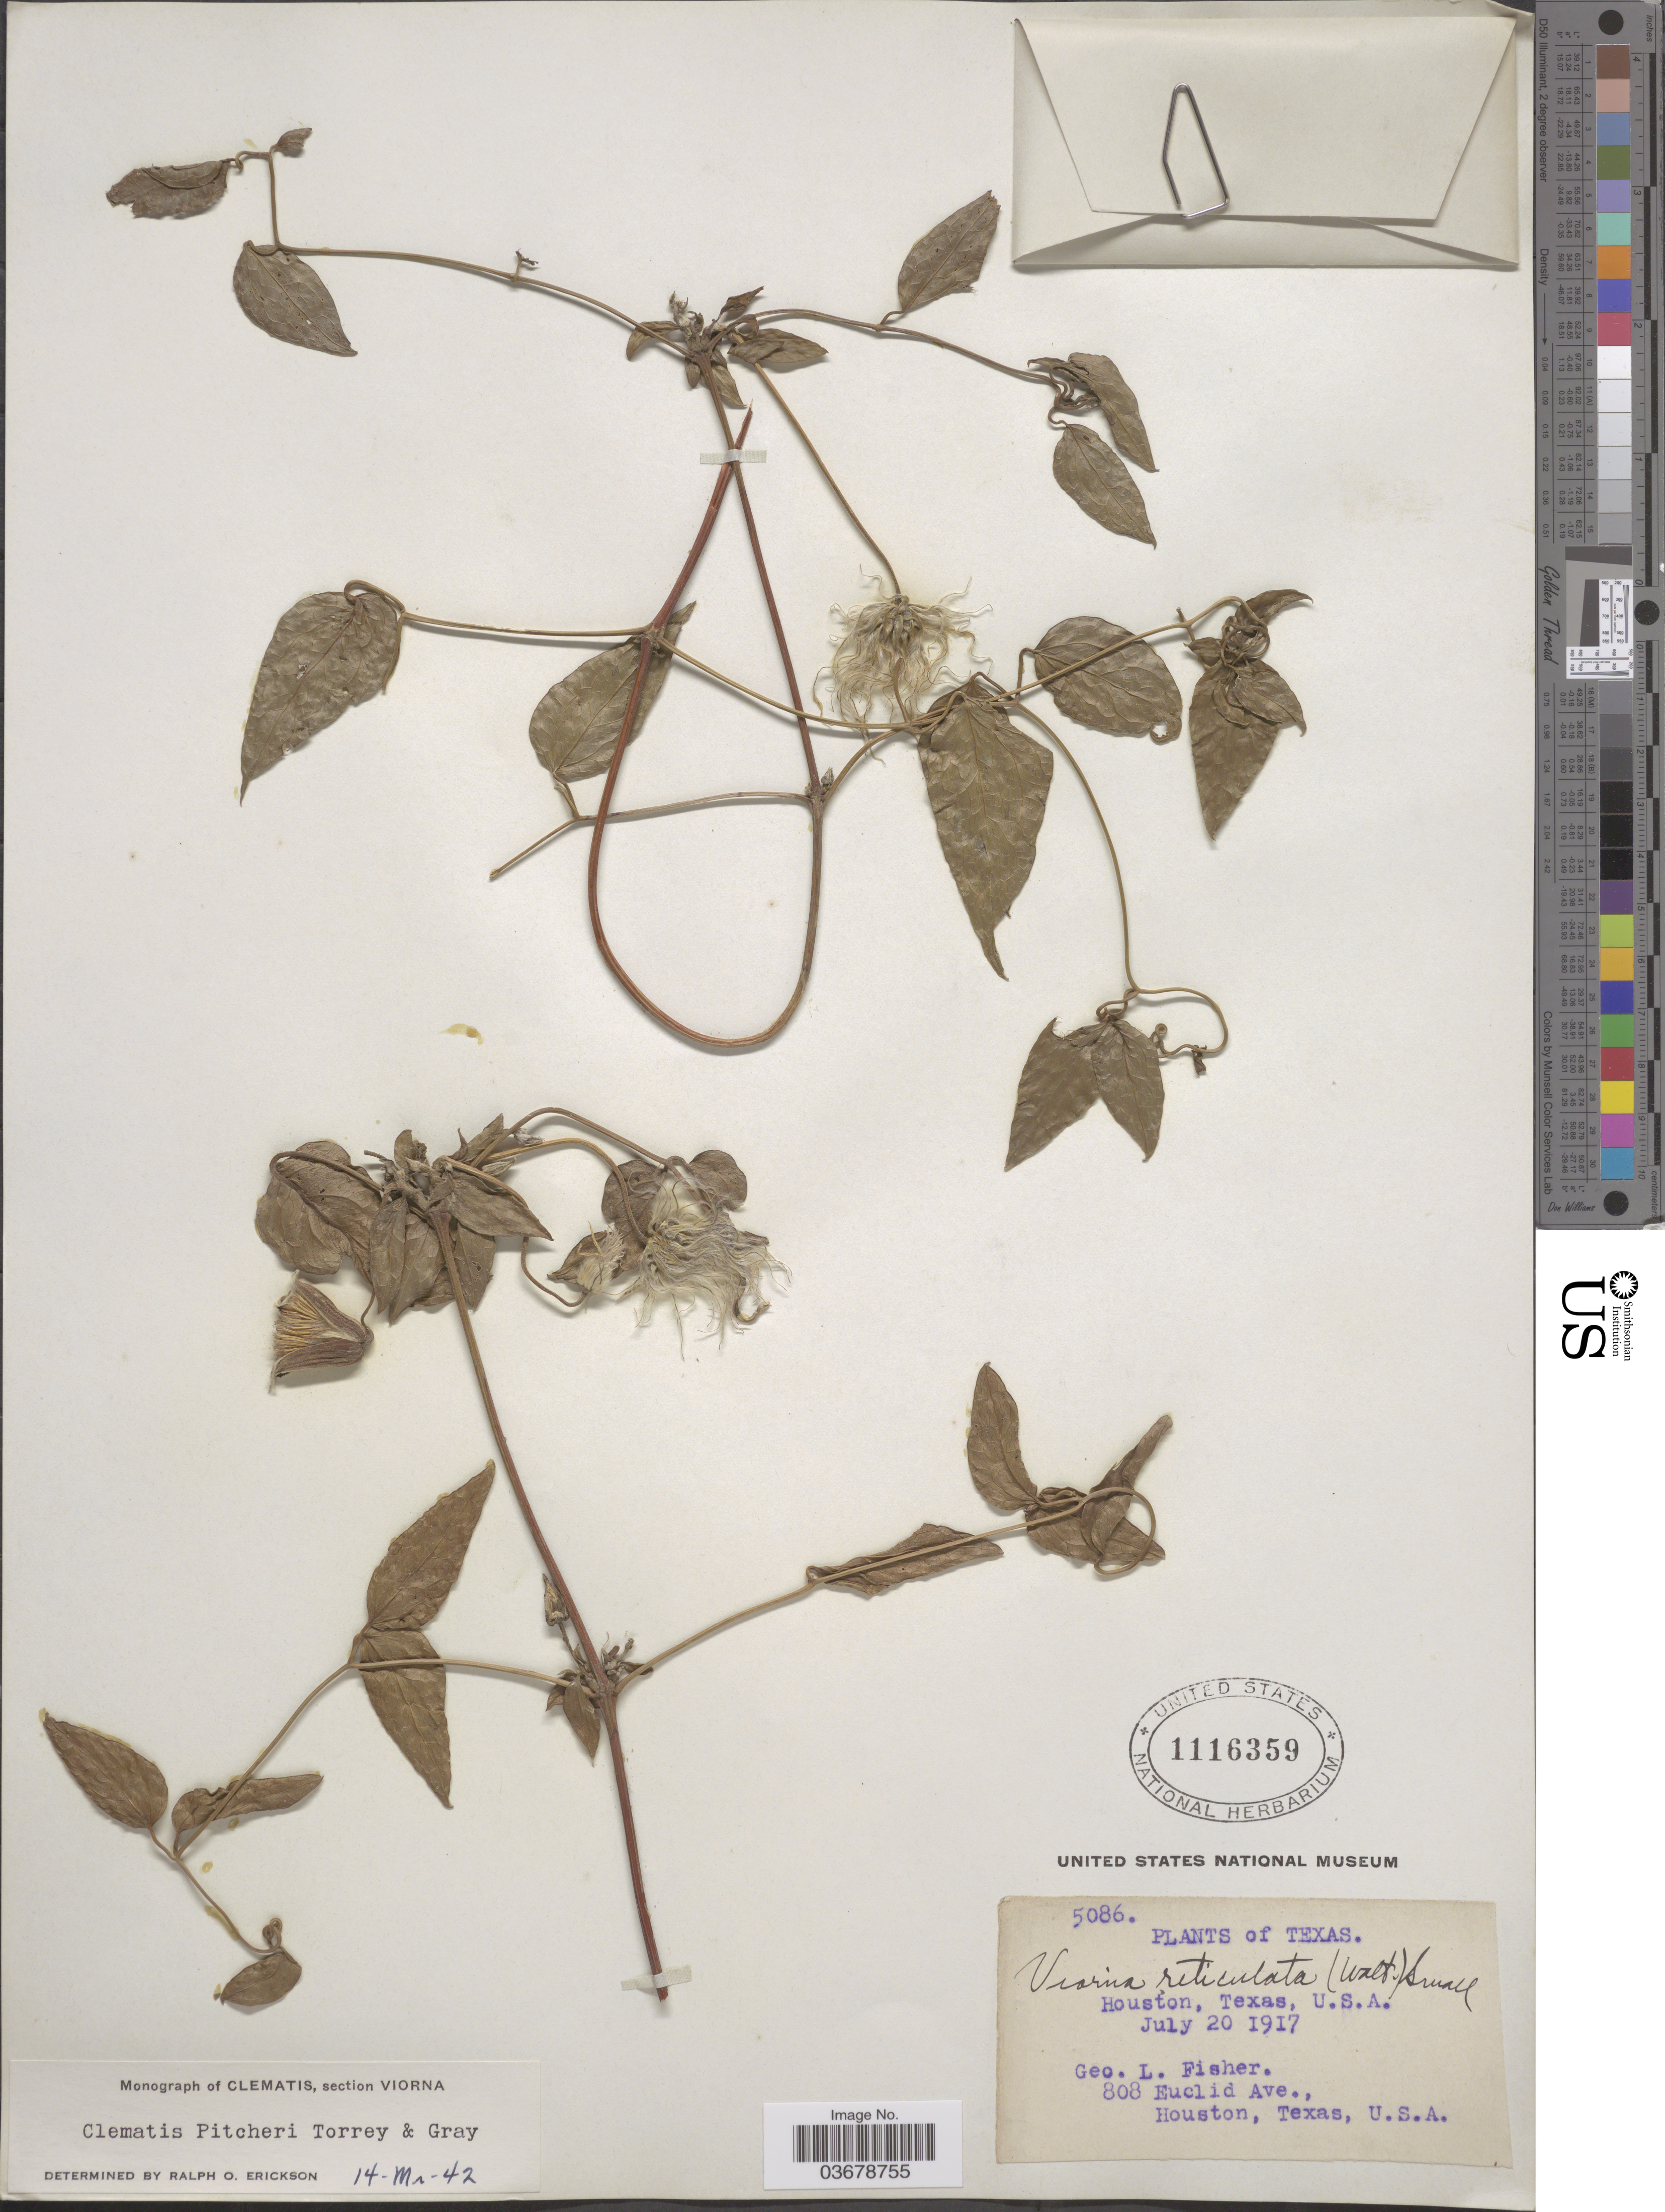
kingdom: Plantae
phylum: Tracheophyta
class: Magnoliopsida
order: Ranunculales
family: Ranunculaceae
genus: Clematis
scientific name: Clematis viorna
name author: L.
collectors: G. L. Fisher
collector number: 5086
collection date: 1917-07-20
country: United States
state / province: Texas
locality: Houston.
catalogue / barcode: US 1116359